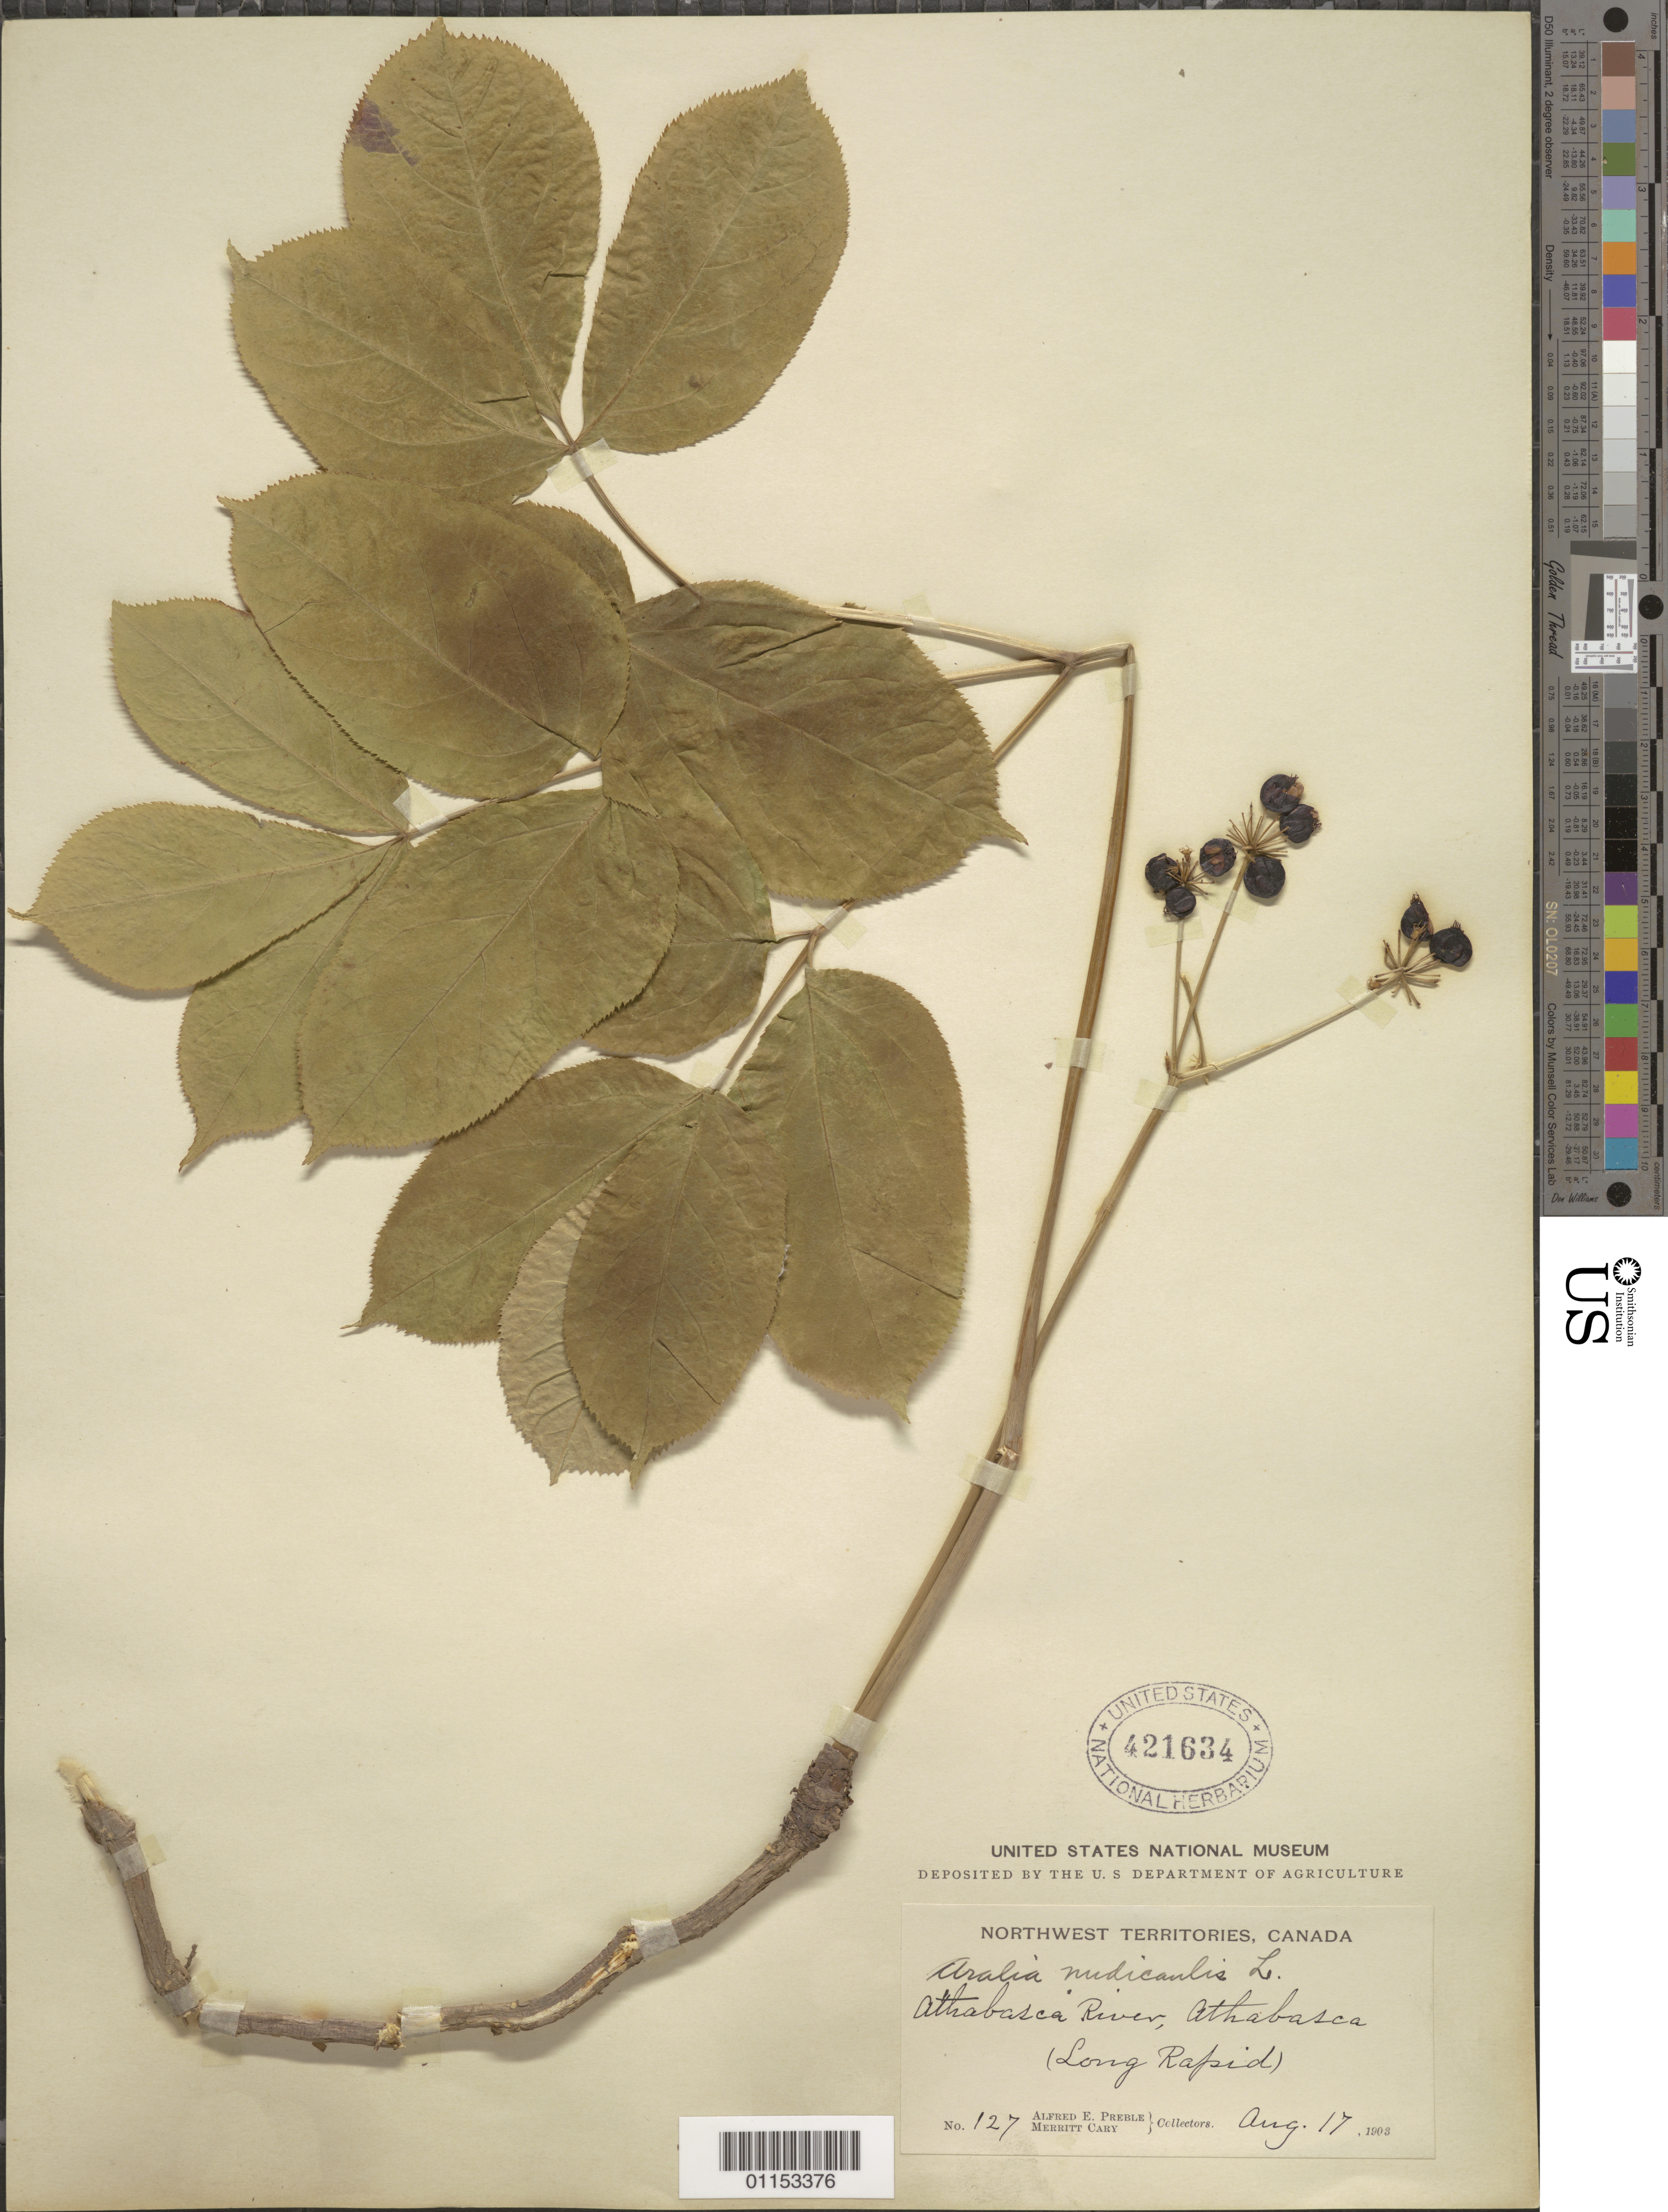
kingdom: Plantae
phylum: Tracheophyta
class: Magnoliopsida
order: Apiales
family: Araliaceae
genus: Aralia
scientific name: Aralia nudicaulis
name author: L.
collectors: A. Preble & M. Cary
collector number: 127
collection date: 1903-08-17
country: Canada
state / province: Northwest Territories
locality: Athabasca River.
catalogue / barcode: US 421634